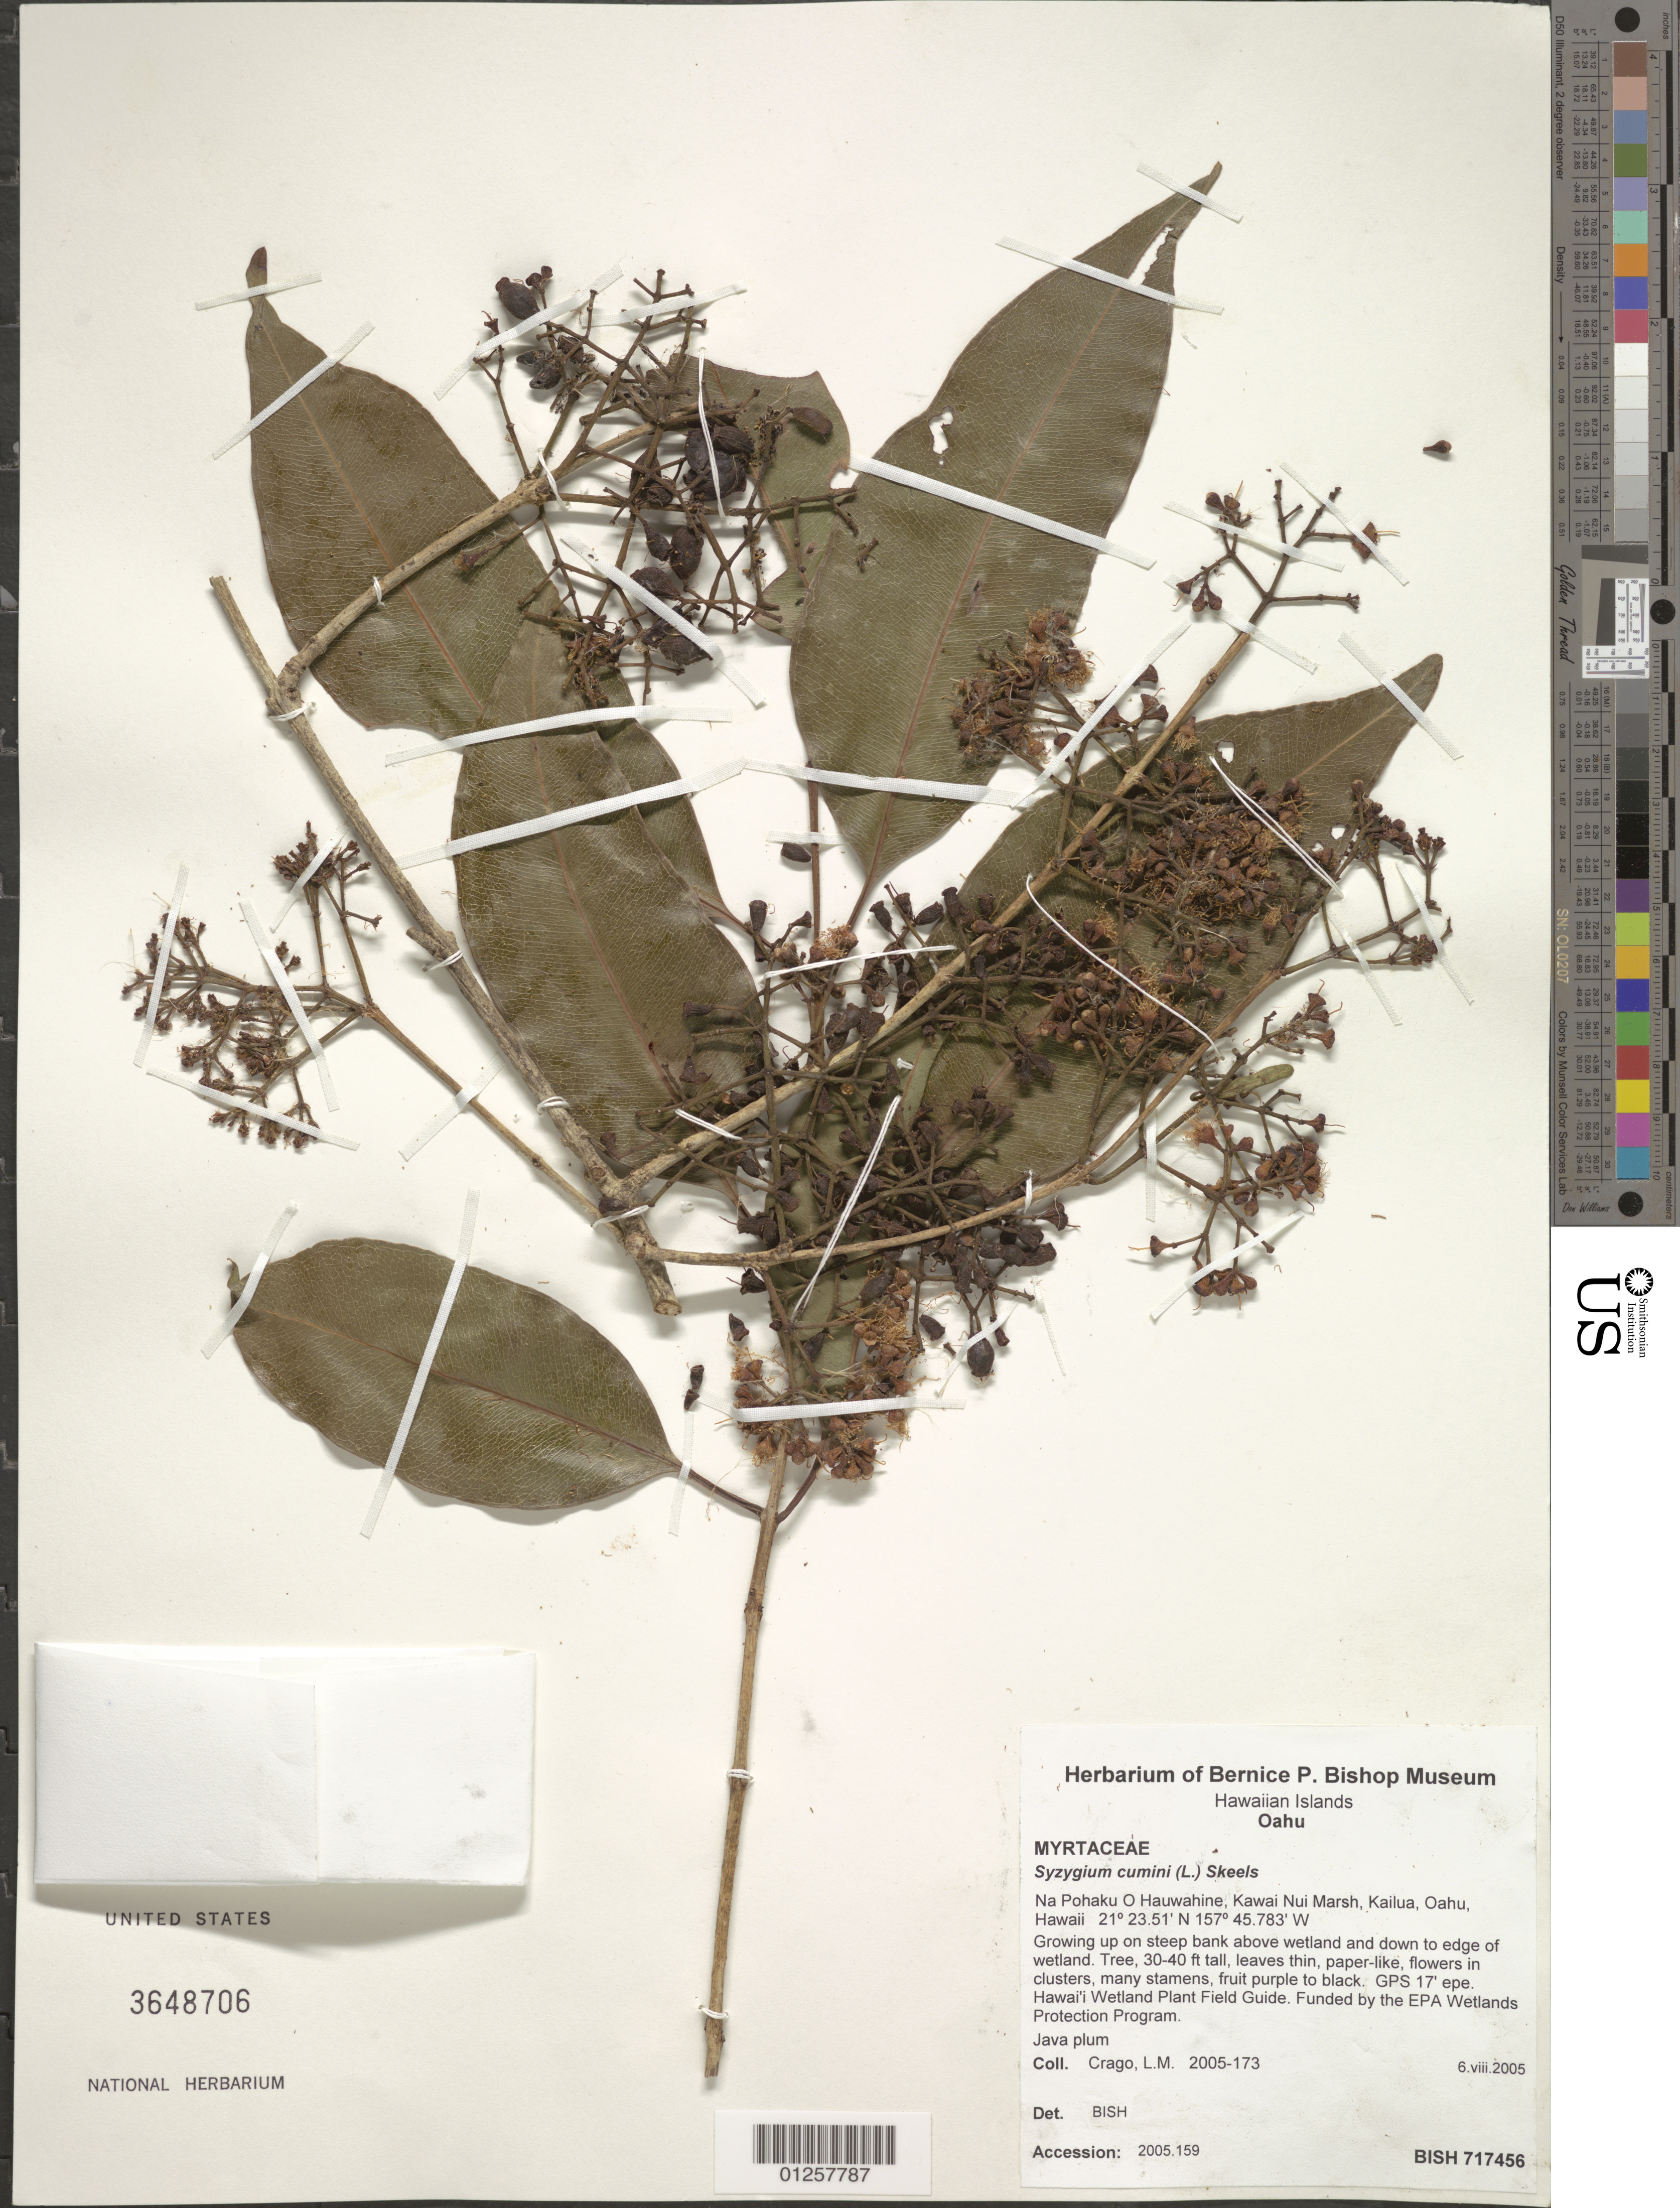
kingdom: Plantae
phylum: Tracheophyta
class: Magnoliopsida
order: Myrtales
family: Myrtaceae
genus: Syzygium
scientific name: Syzygium cumini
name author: (L.) Skeels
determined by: BISH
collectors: L. Crago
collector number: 2005-173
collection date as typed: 6.viii. 2005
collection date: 2005-08-06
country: United States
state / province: Hawaii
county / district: Honolulu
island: Oahu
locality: Na Pohaku O Hauwahine, Kawai Nui Marsh, Kailua, Oahu.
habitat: On steep bank above wetland and down to edge of wetland.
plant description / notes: Accession: 2005.159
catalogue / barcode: US 3648706